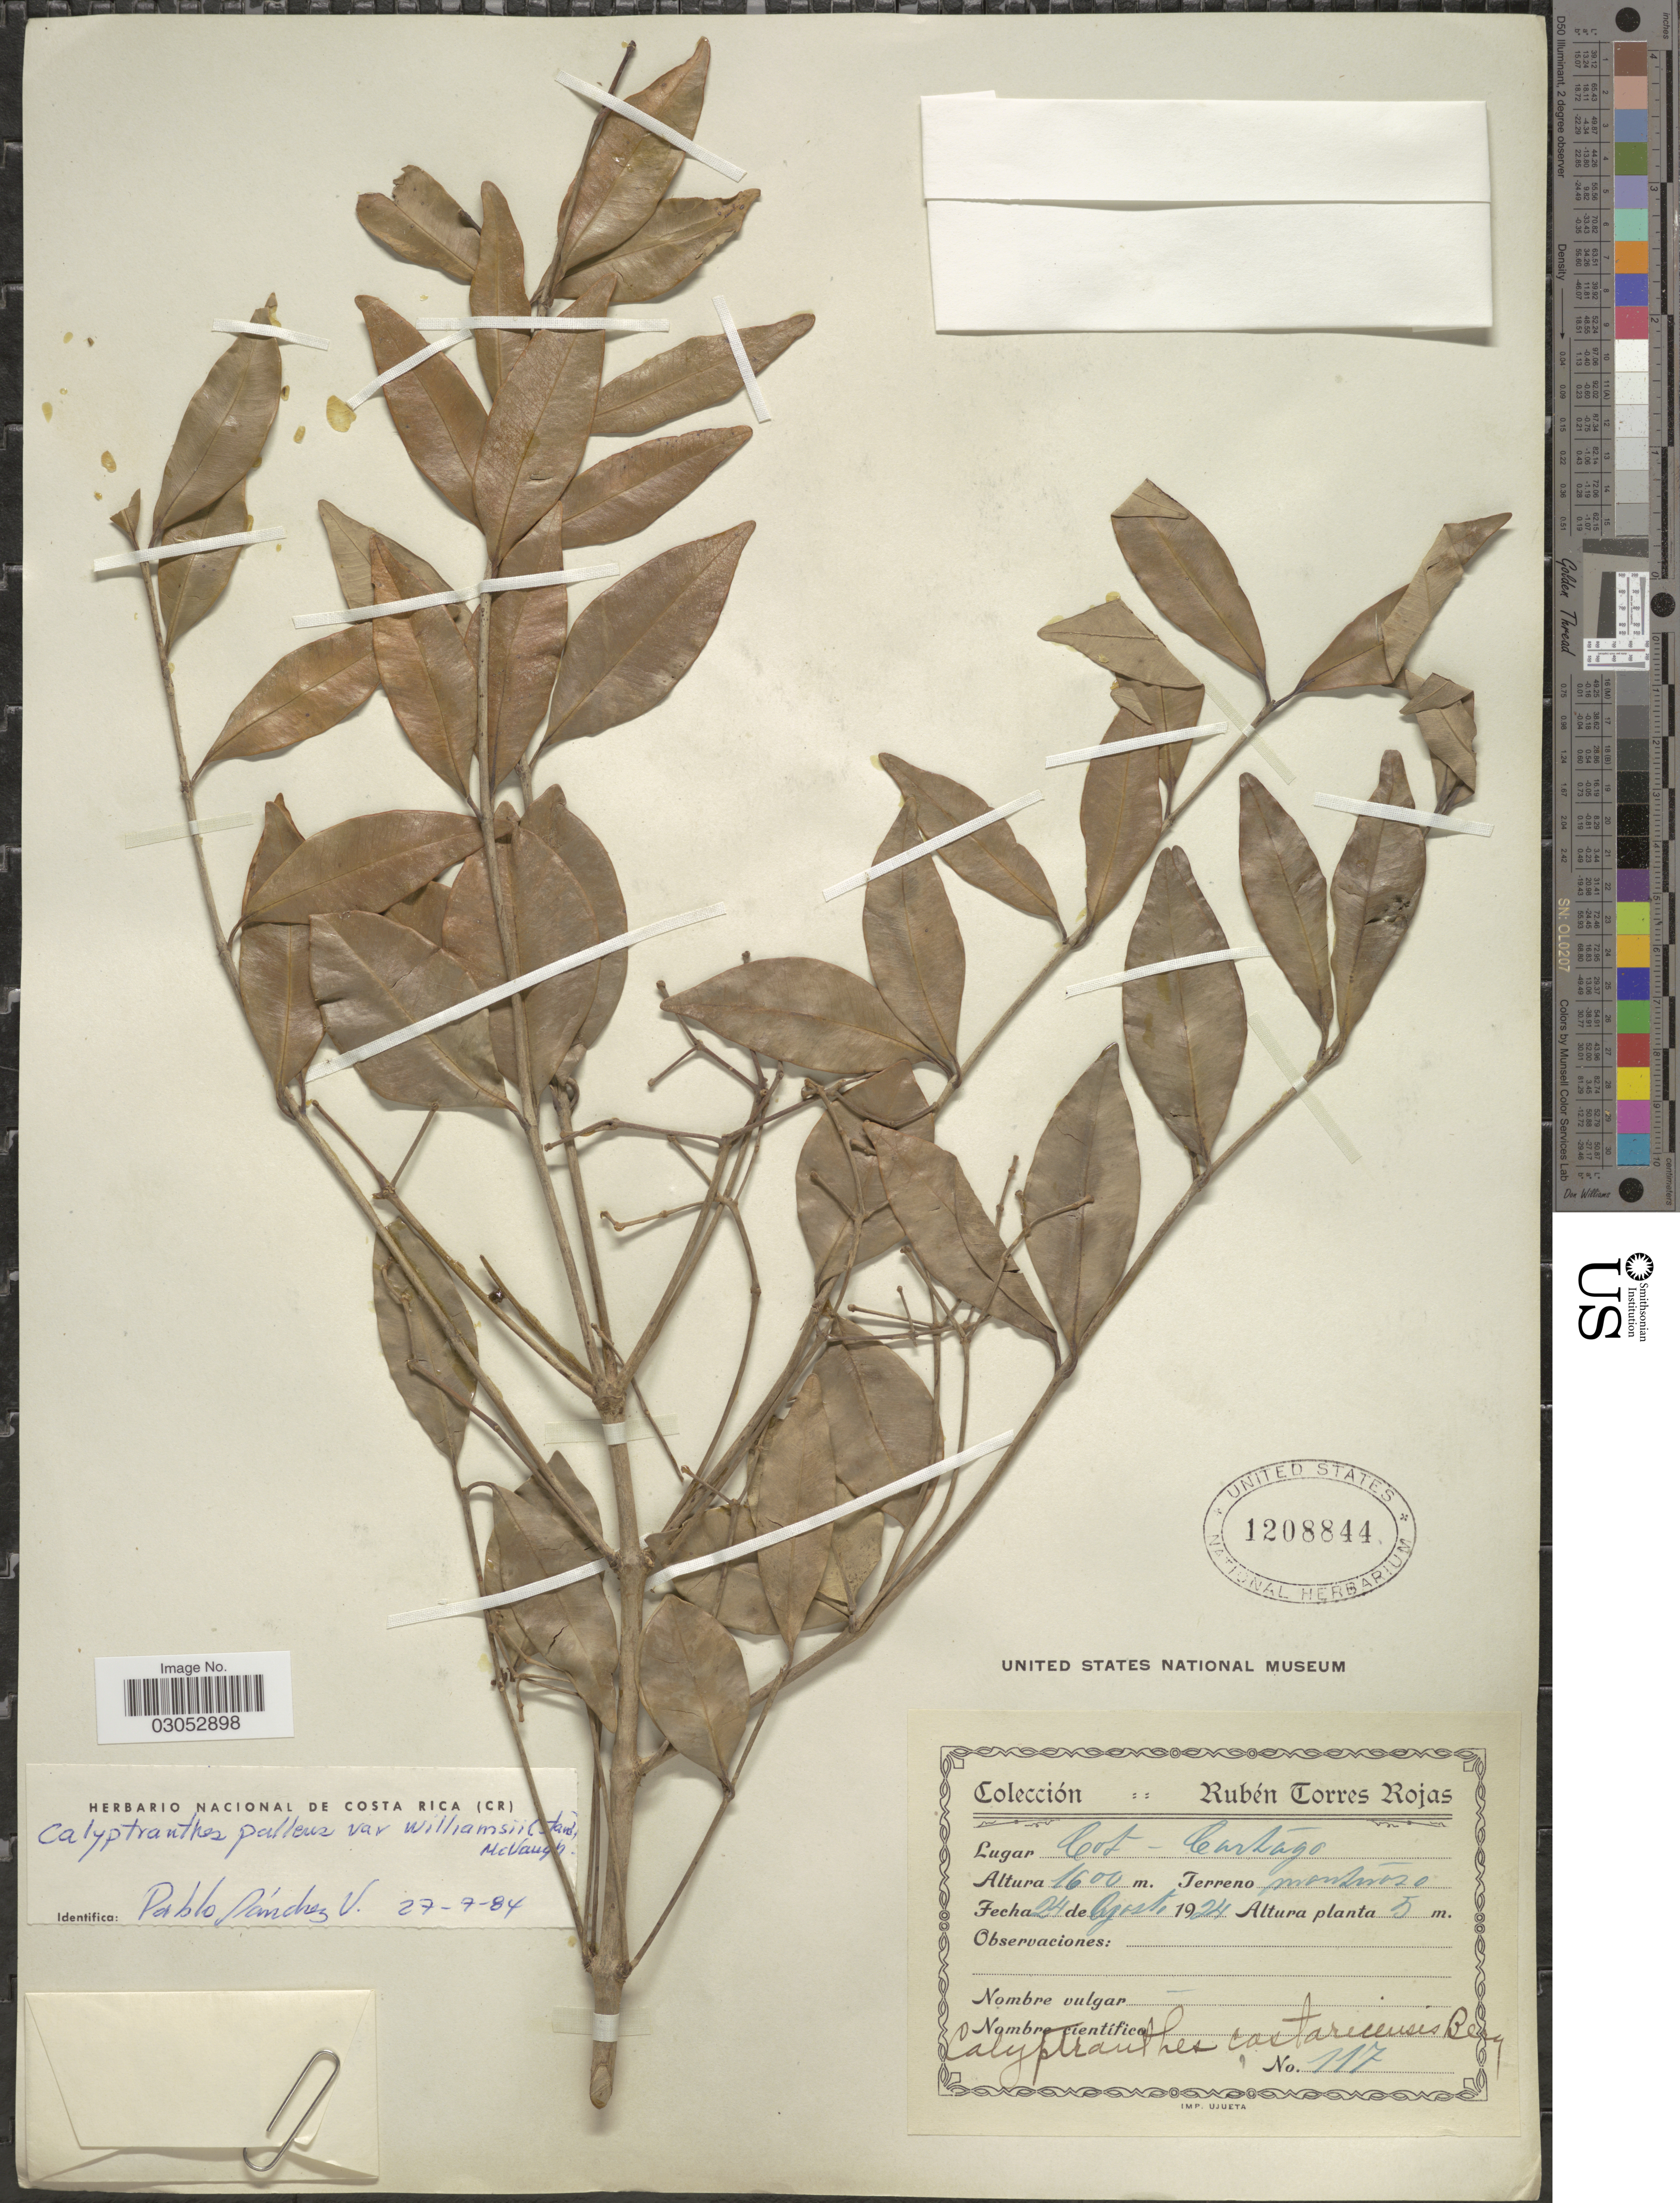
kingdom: Plantae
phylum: Tracheophyta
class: Magnoliopsida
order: Myrtales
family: Myrtaceae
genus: Myrcia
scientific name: Myrcia neopallens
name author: A.R. Lourenço & E. Lucas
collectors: R. Torres Rojas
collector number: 117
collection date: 1924-08-24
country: Costa Rica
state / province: Cartago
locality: Cot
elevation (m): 1600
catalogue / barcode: US 1208844